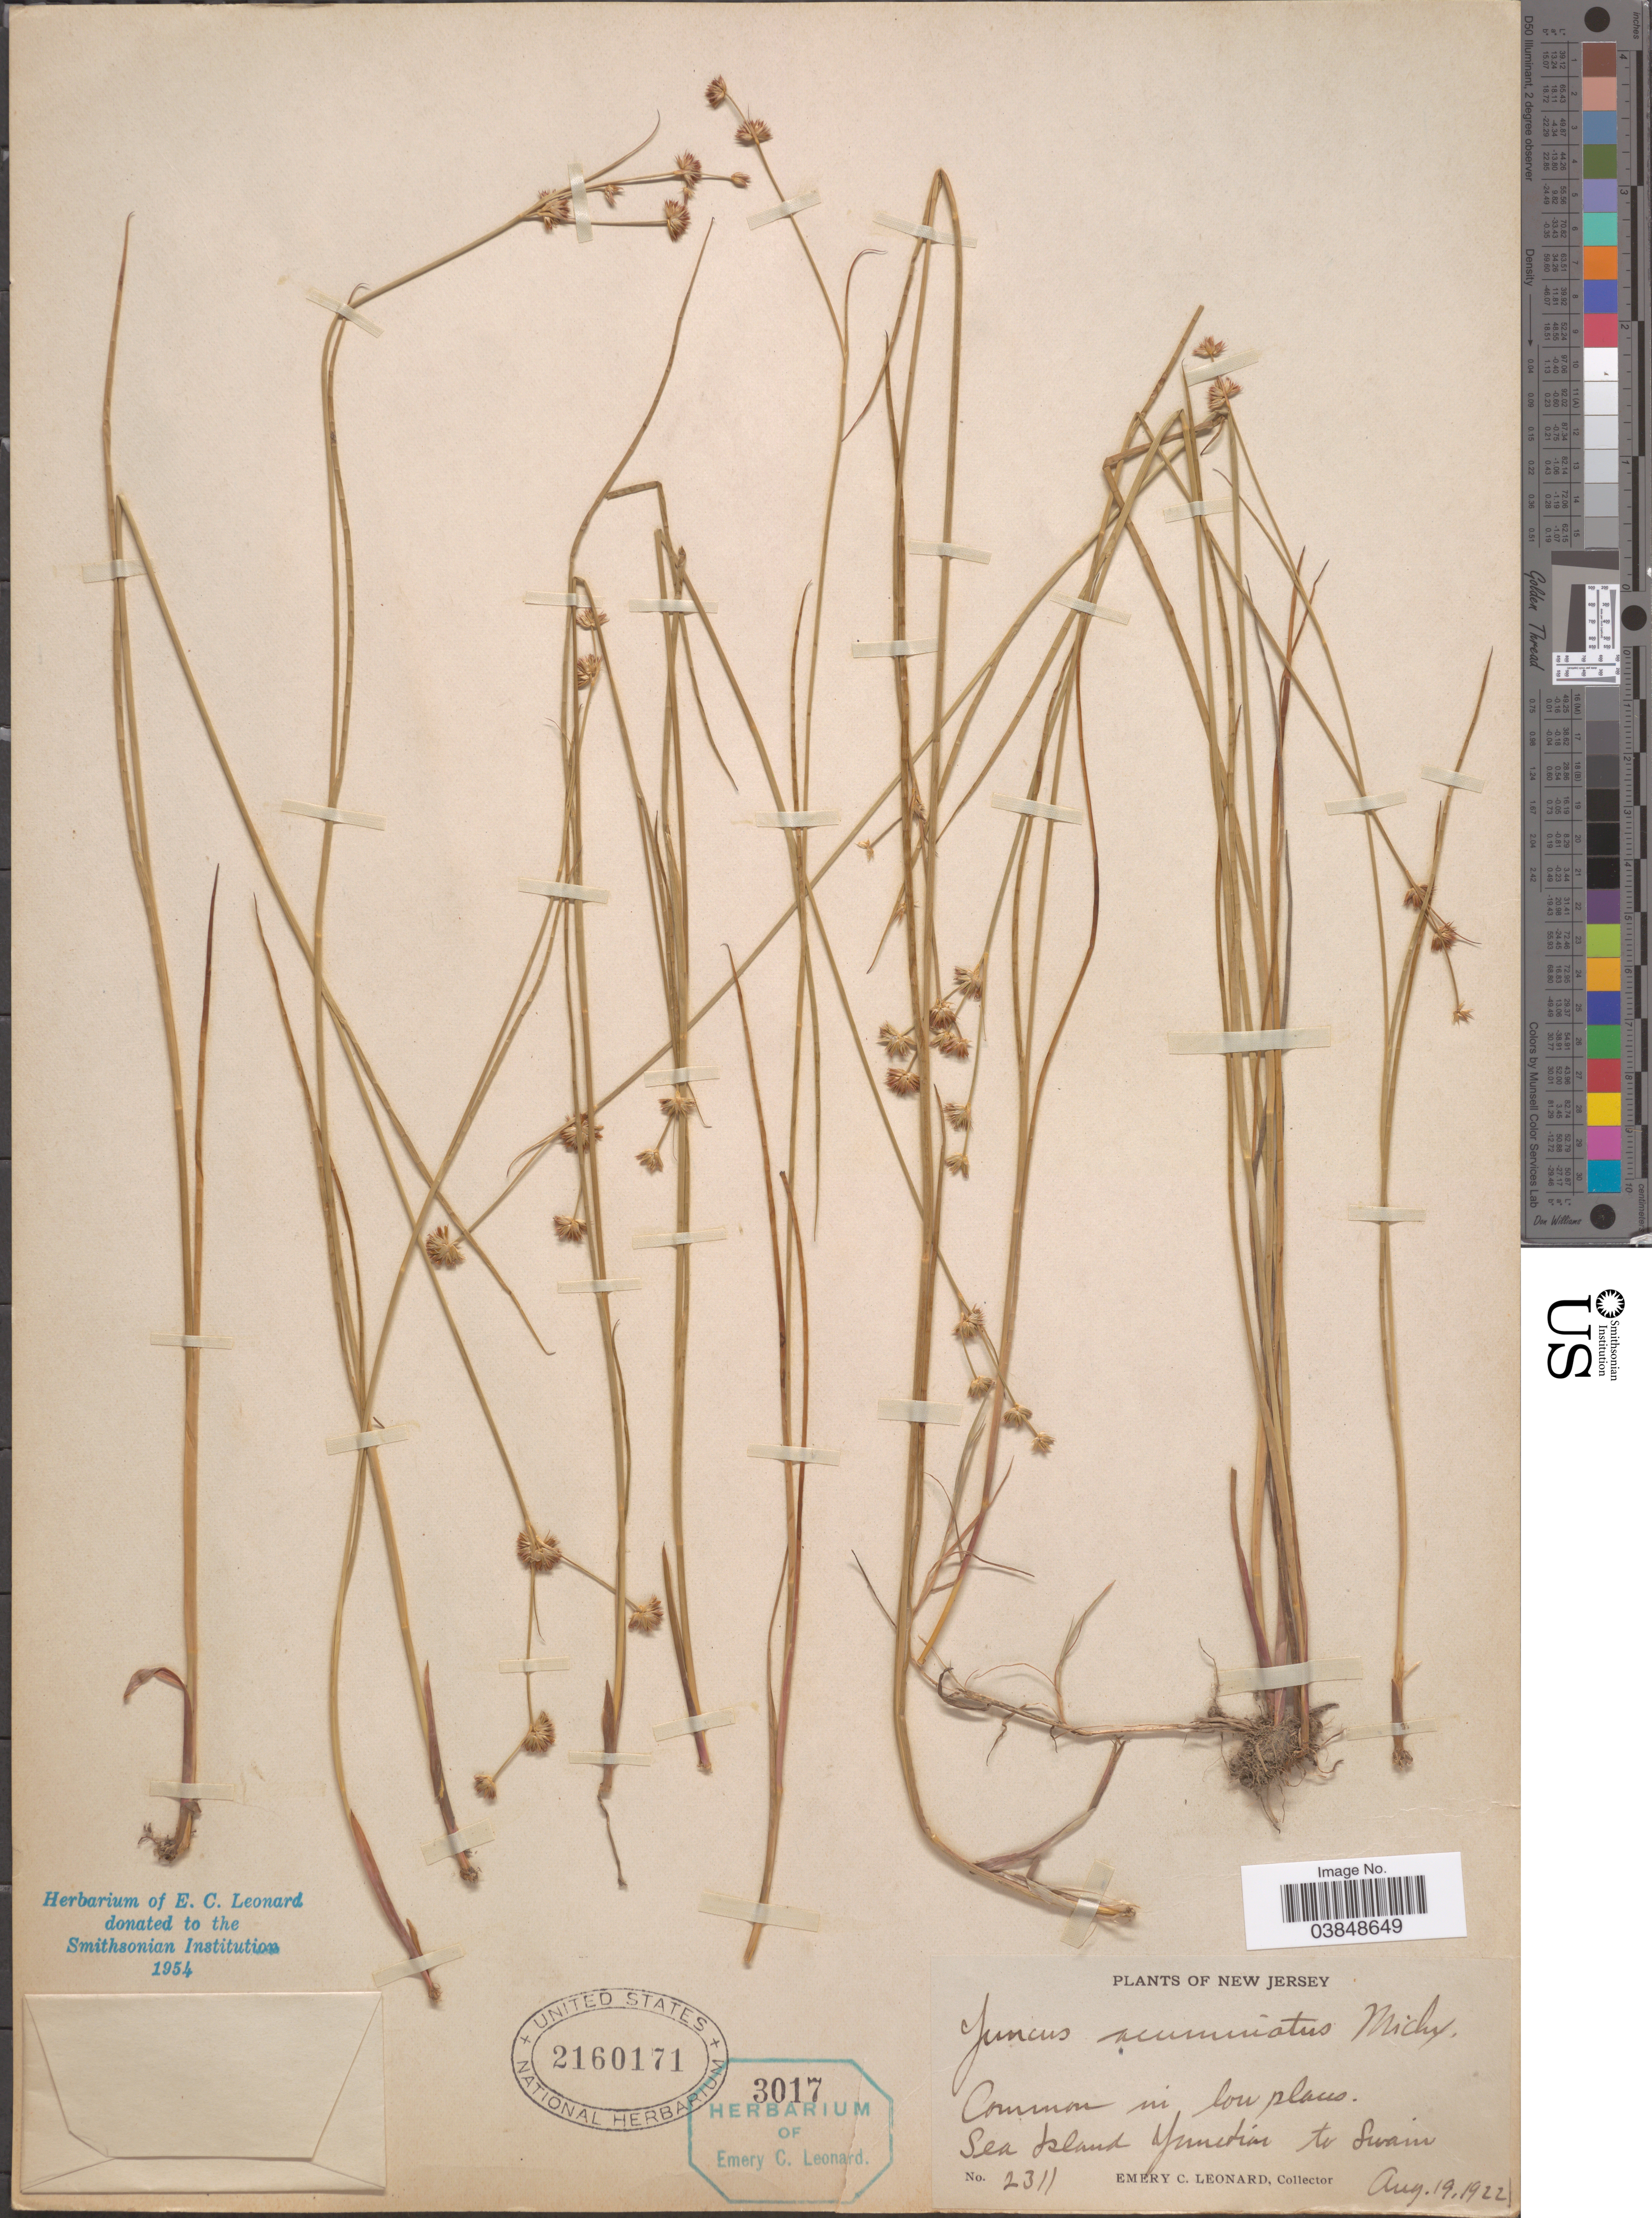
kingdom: Plantae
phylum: Tracheophyta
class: Liliopsida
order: Poales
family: Juncaceae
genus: Juncus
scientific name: Juncus acuminatus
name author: Michx.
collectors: E. C. Leonard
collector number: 2311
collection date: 1922-08-19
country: United States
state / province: New Jersey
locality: Sea Island Junction to Swain.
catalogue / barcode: US 2160171